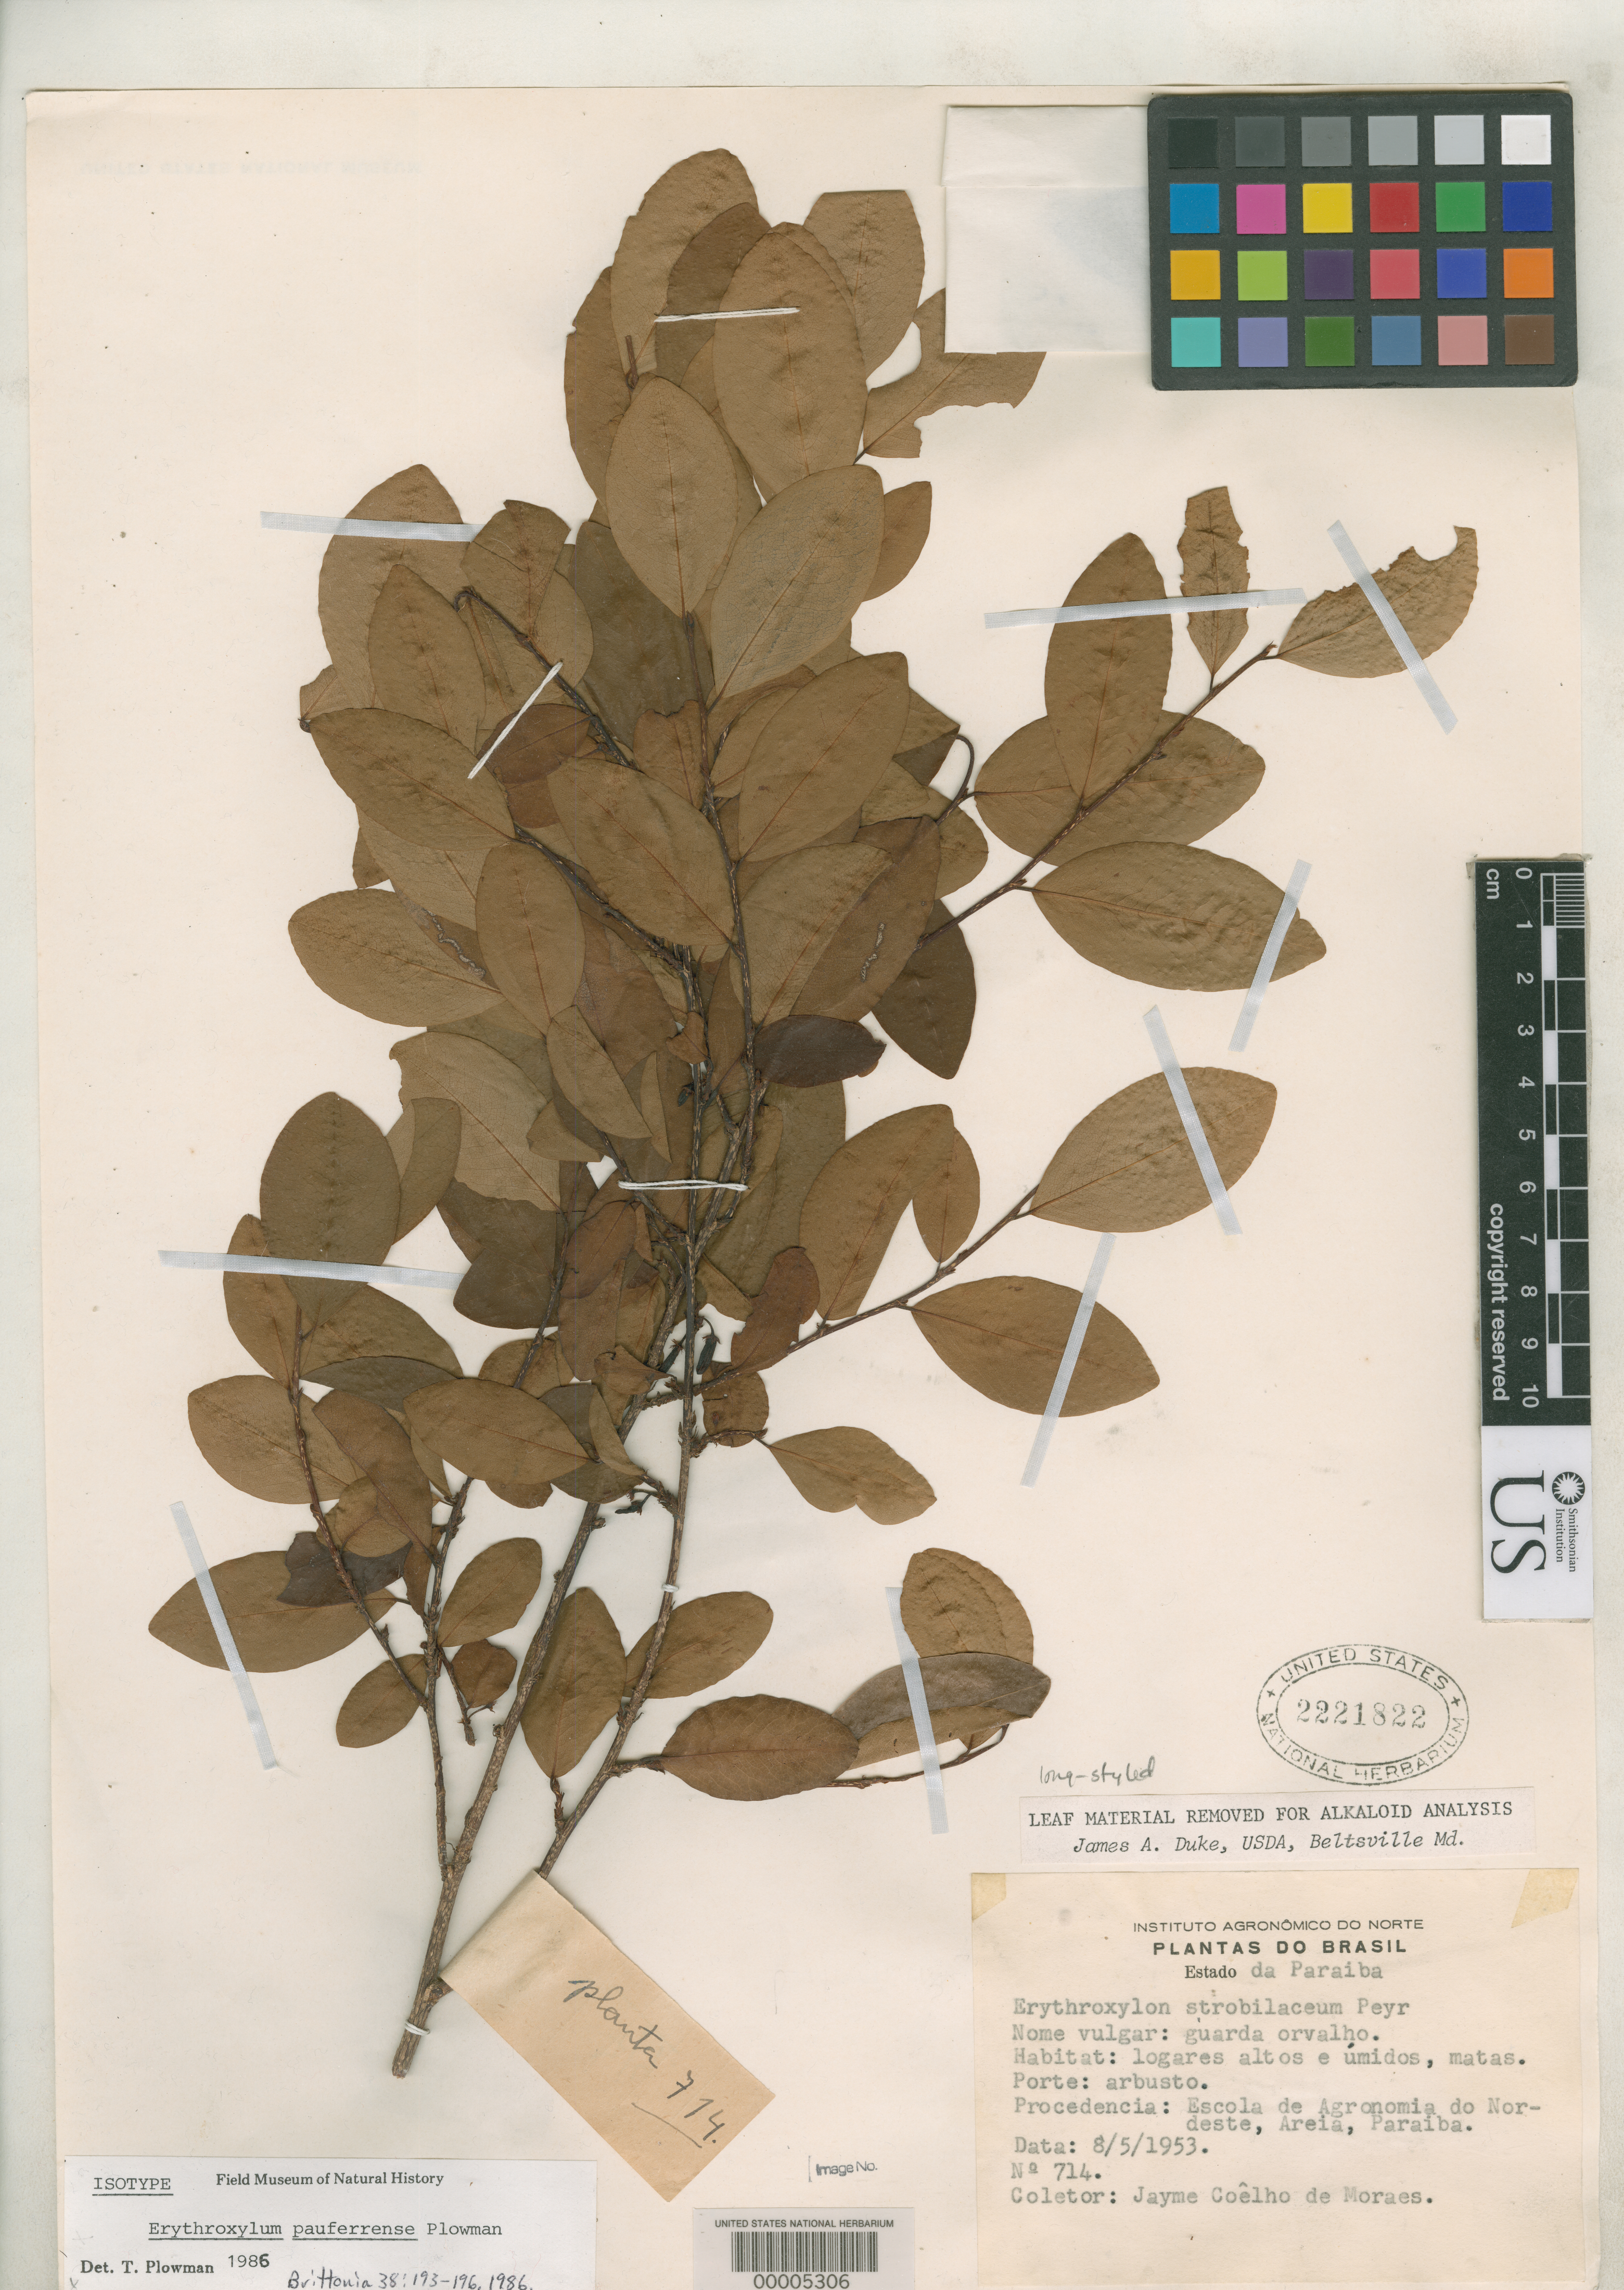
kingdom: Plantae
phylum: Tracheophyta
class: Magnoliopsida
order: Malpighiales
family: Erythroxylaceae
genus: Erythroxylum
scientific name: Erythroxylum pauferrense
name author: Plowman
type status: Isotype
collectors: J. de Moraes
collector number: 714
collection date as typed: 08 May 1953 or 05 Aug 1953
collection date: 1953-05-08 or 1953-08-05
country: Brazil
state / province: Paraíba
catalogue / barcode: US 2221822